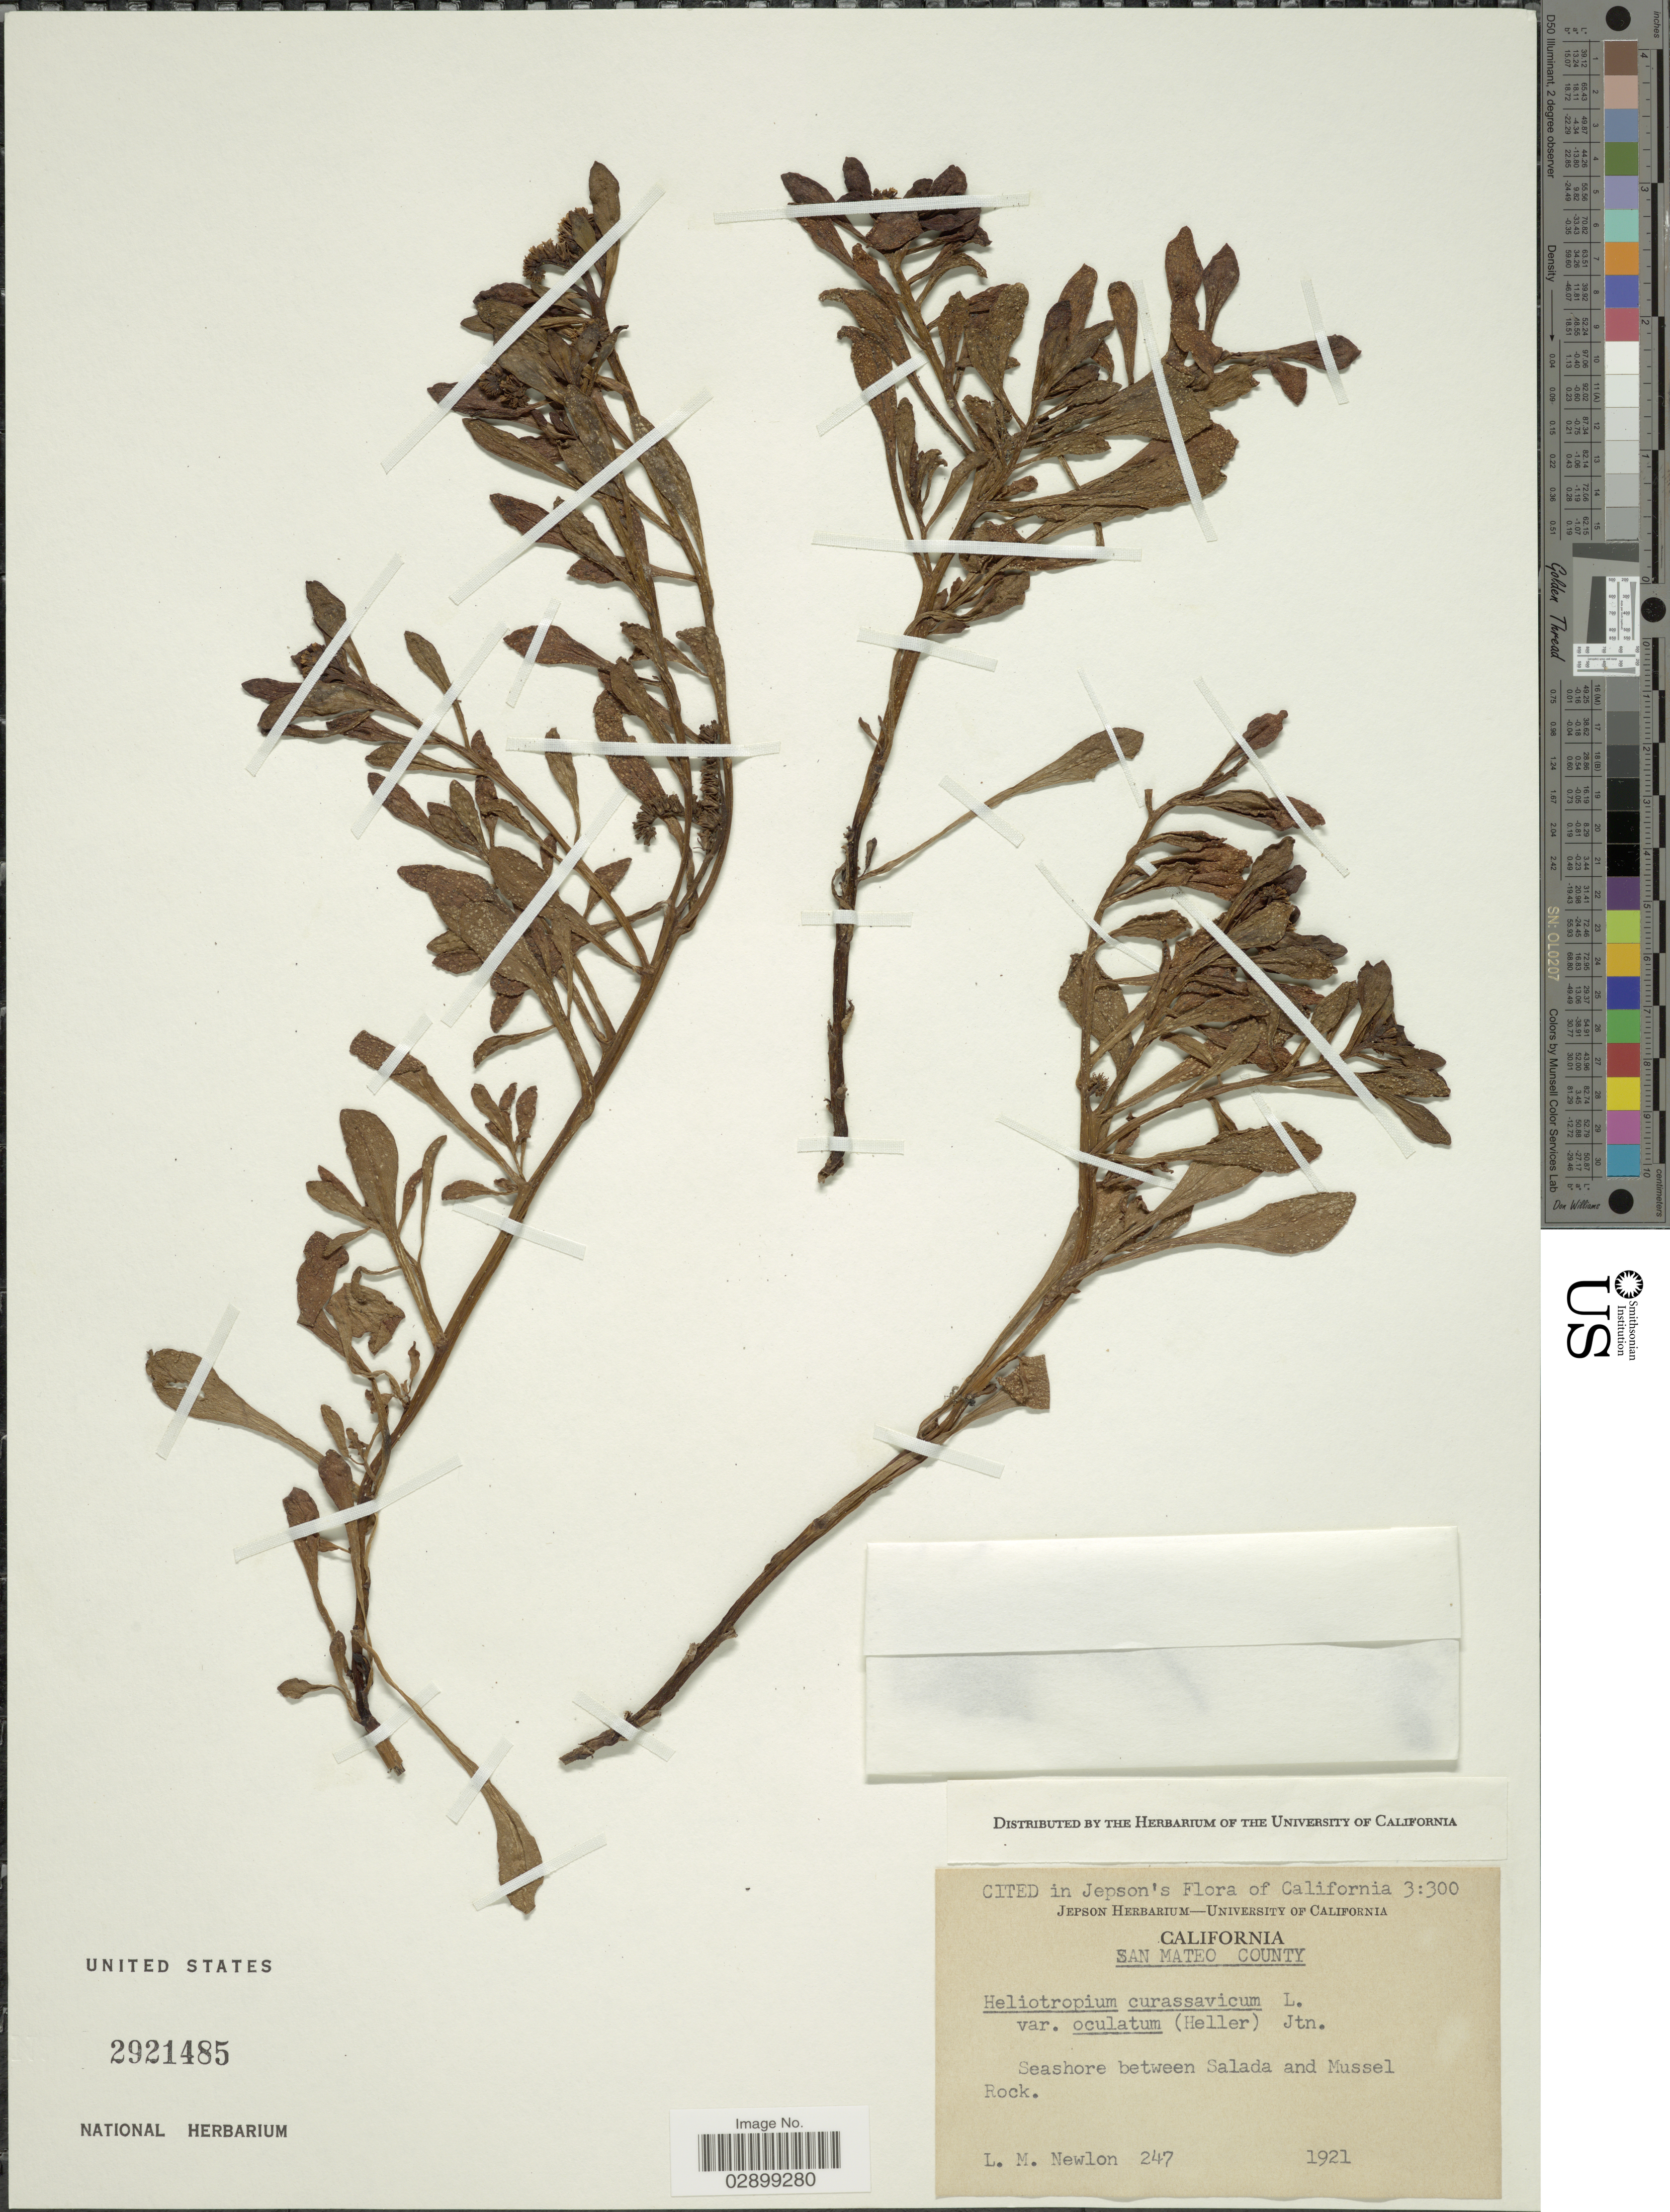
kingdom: Plantae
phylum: Tracheophyta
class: Magnoliopsida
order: Boraginales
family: Heliotropiaceae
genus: Heliotropium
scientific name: Heliotropium sp.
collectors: L. Newlon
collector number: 247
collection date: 1921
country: United States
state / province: California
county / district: San Mateo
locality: San Mateo County. Seashore between Salada and Mussel Rock.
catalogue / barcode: US 2921485